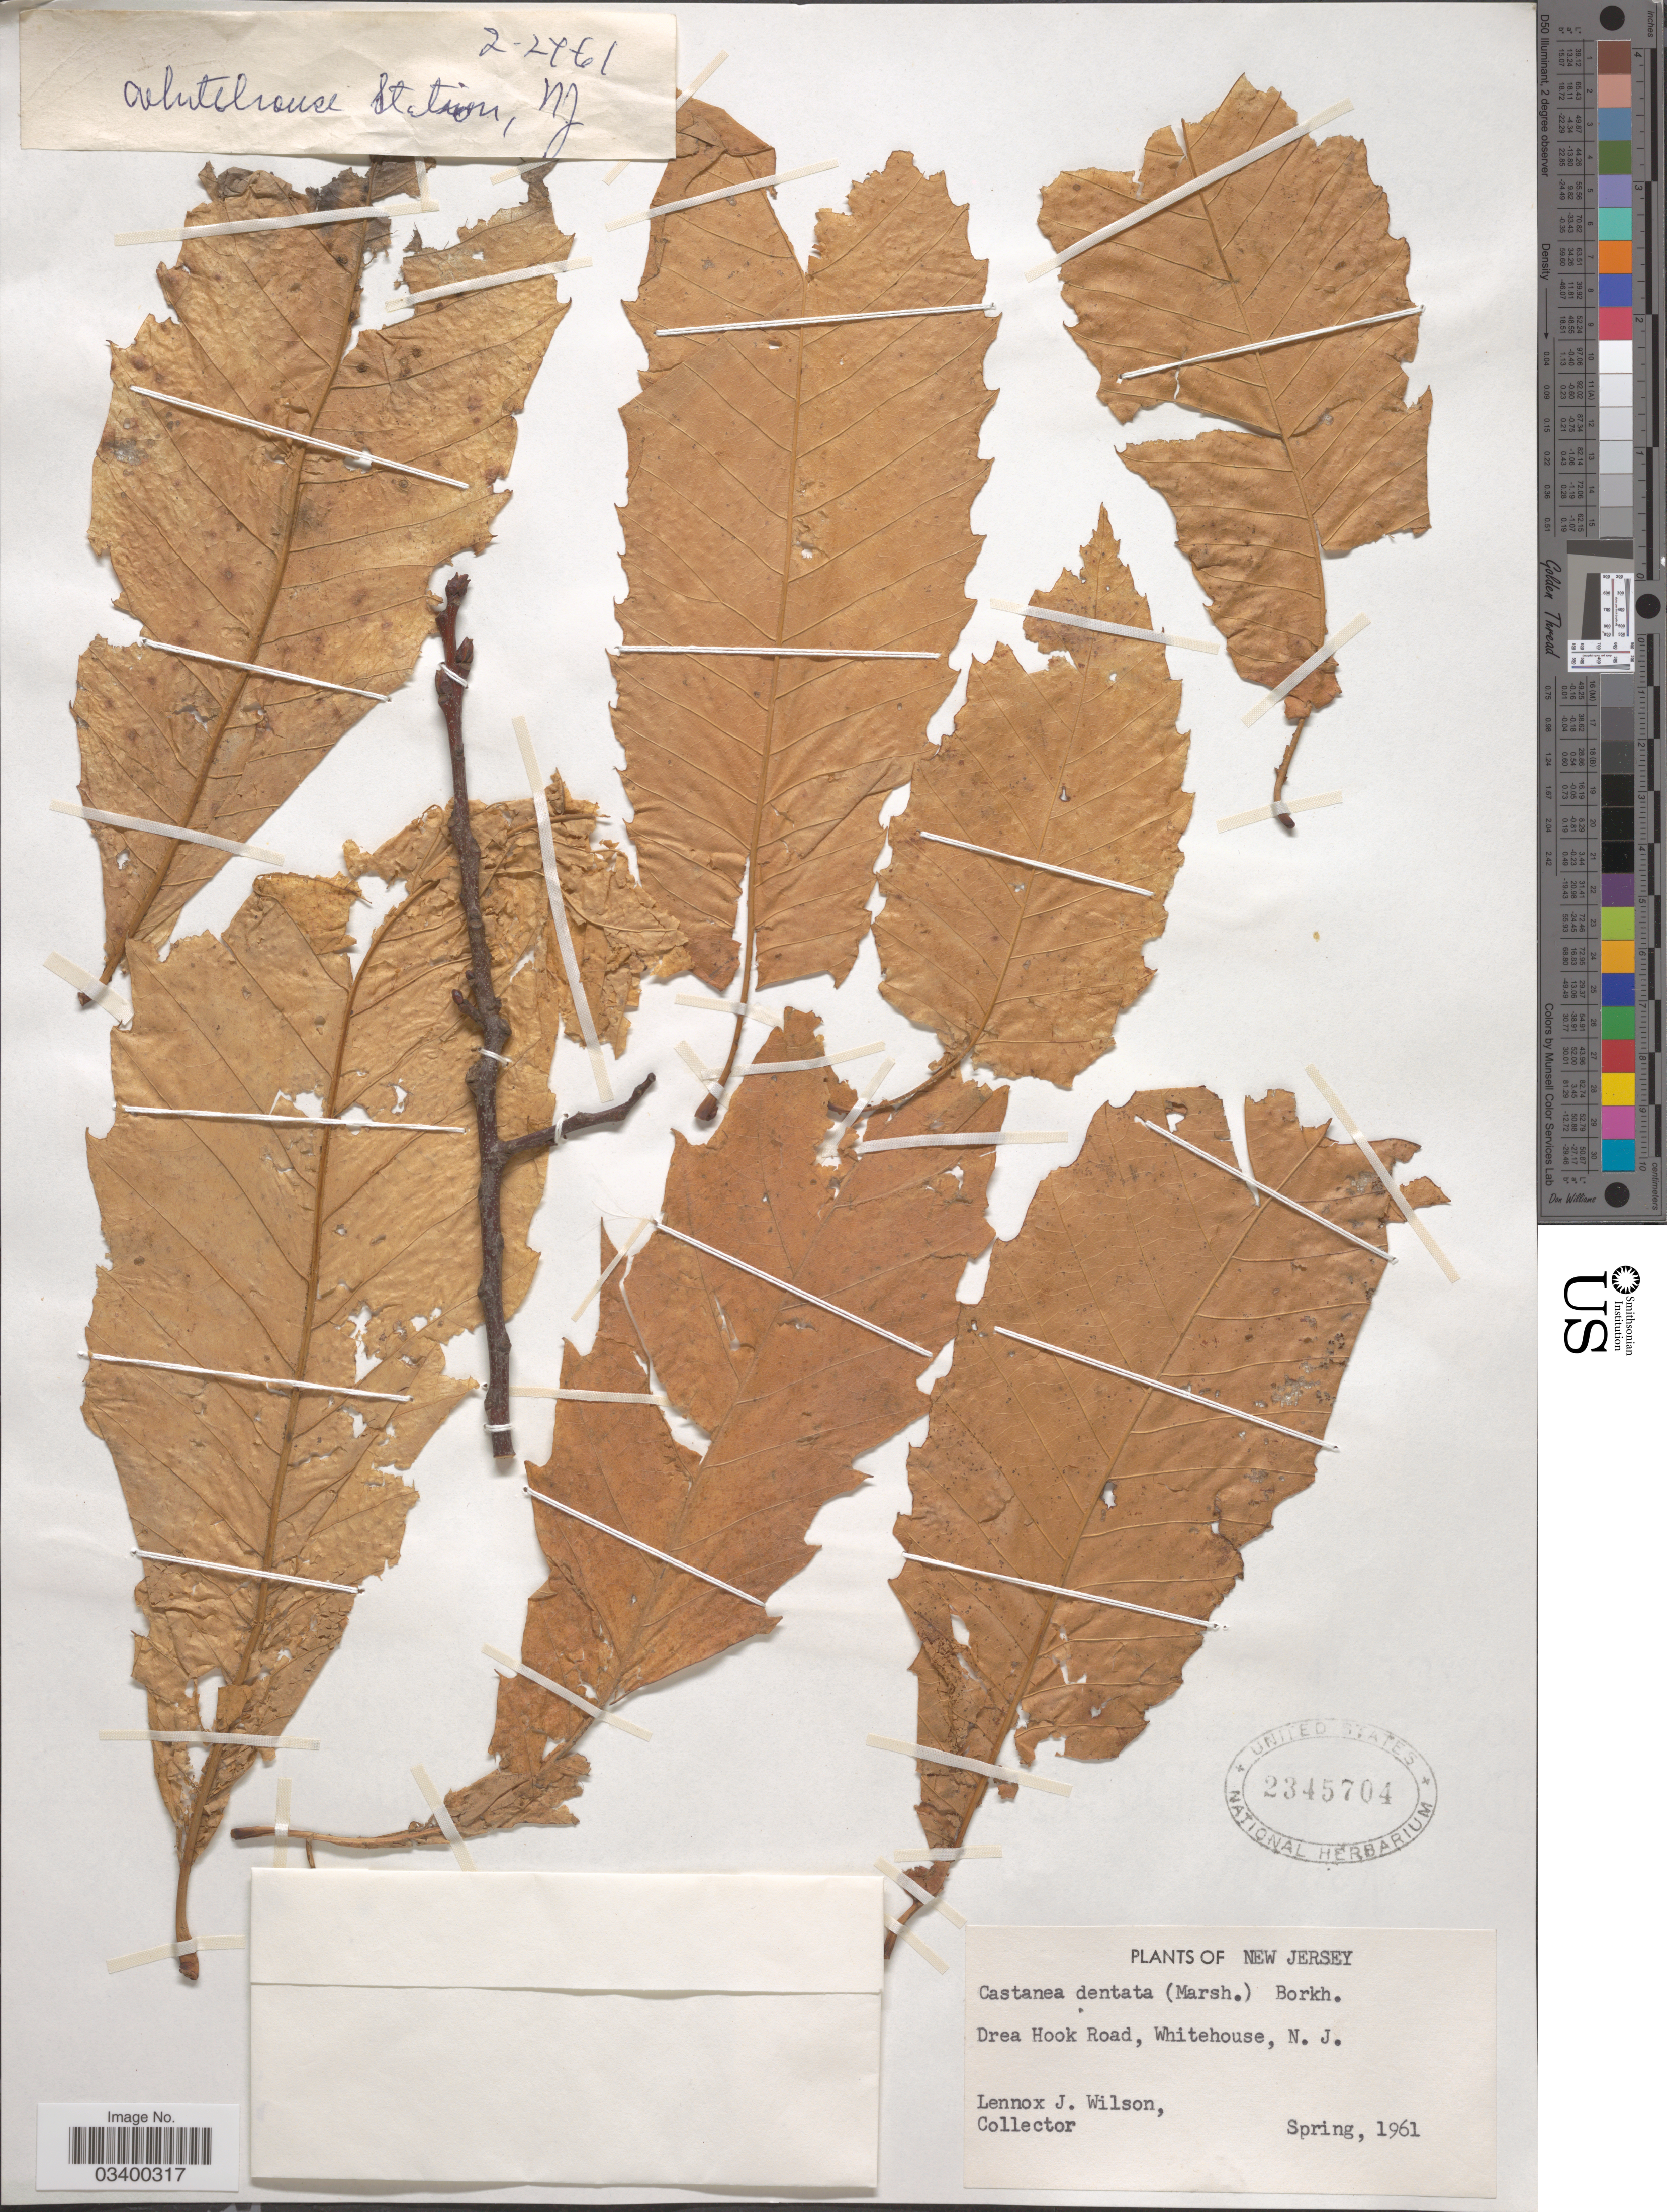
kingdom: Plantae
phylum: Tracheophyta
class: Magnoliopsida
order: Fagales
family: Fagaceae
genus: Castanea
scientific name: Castanea dentata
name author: (Marshall) Borkh.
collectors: L. Wilson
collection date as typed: Spring 1961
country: United States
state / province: New Jersey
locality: Drea Hook Road, Whitehouse. Whitehouse Station.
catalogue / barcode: US 2345704